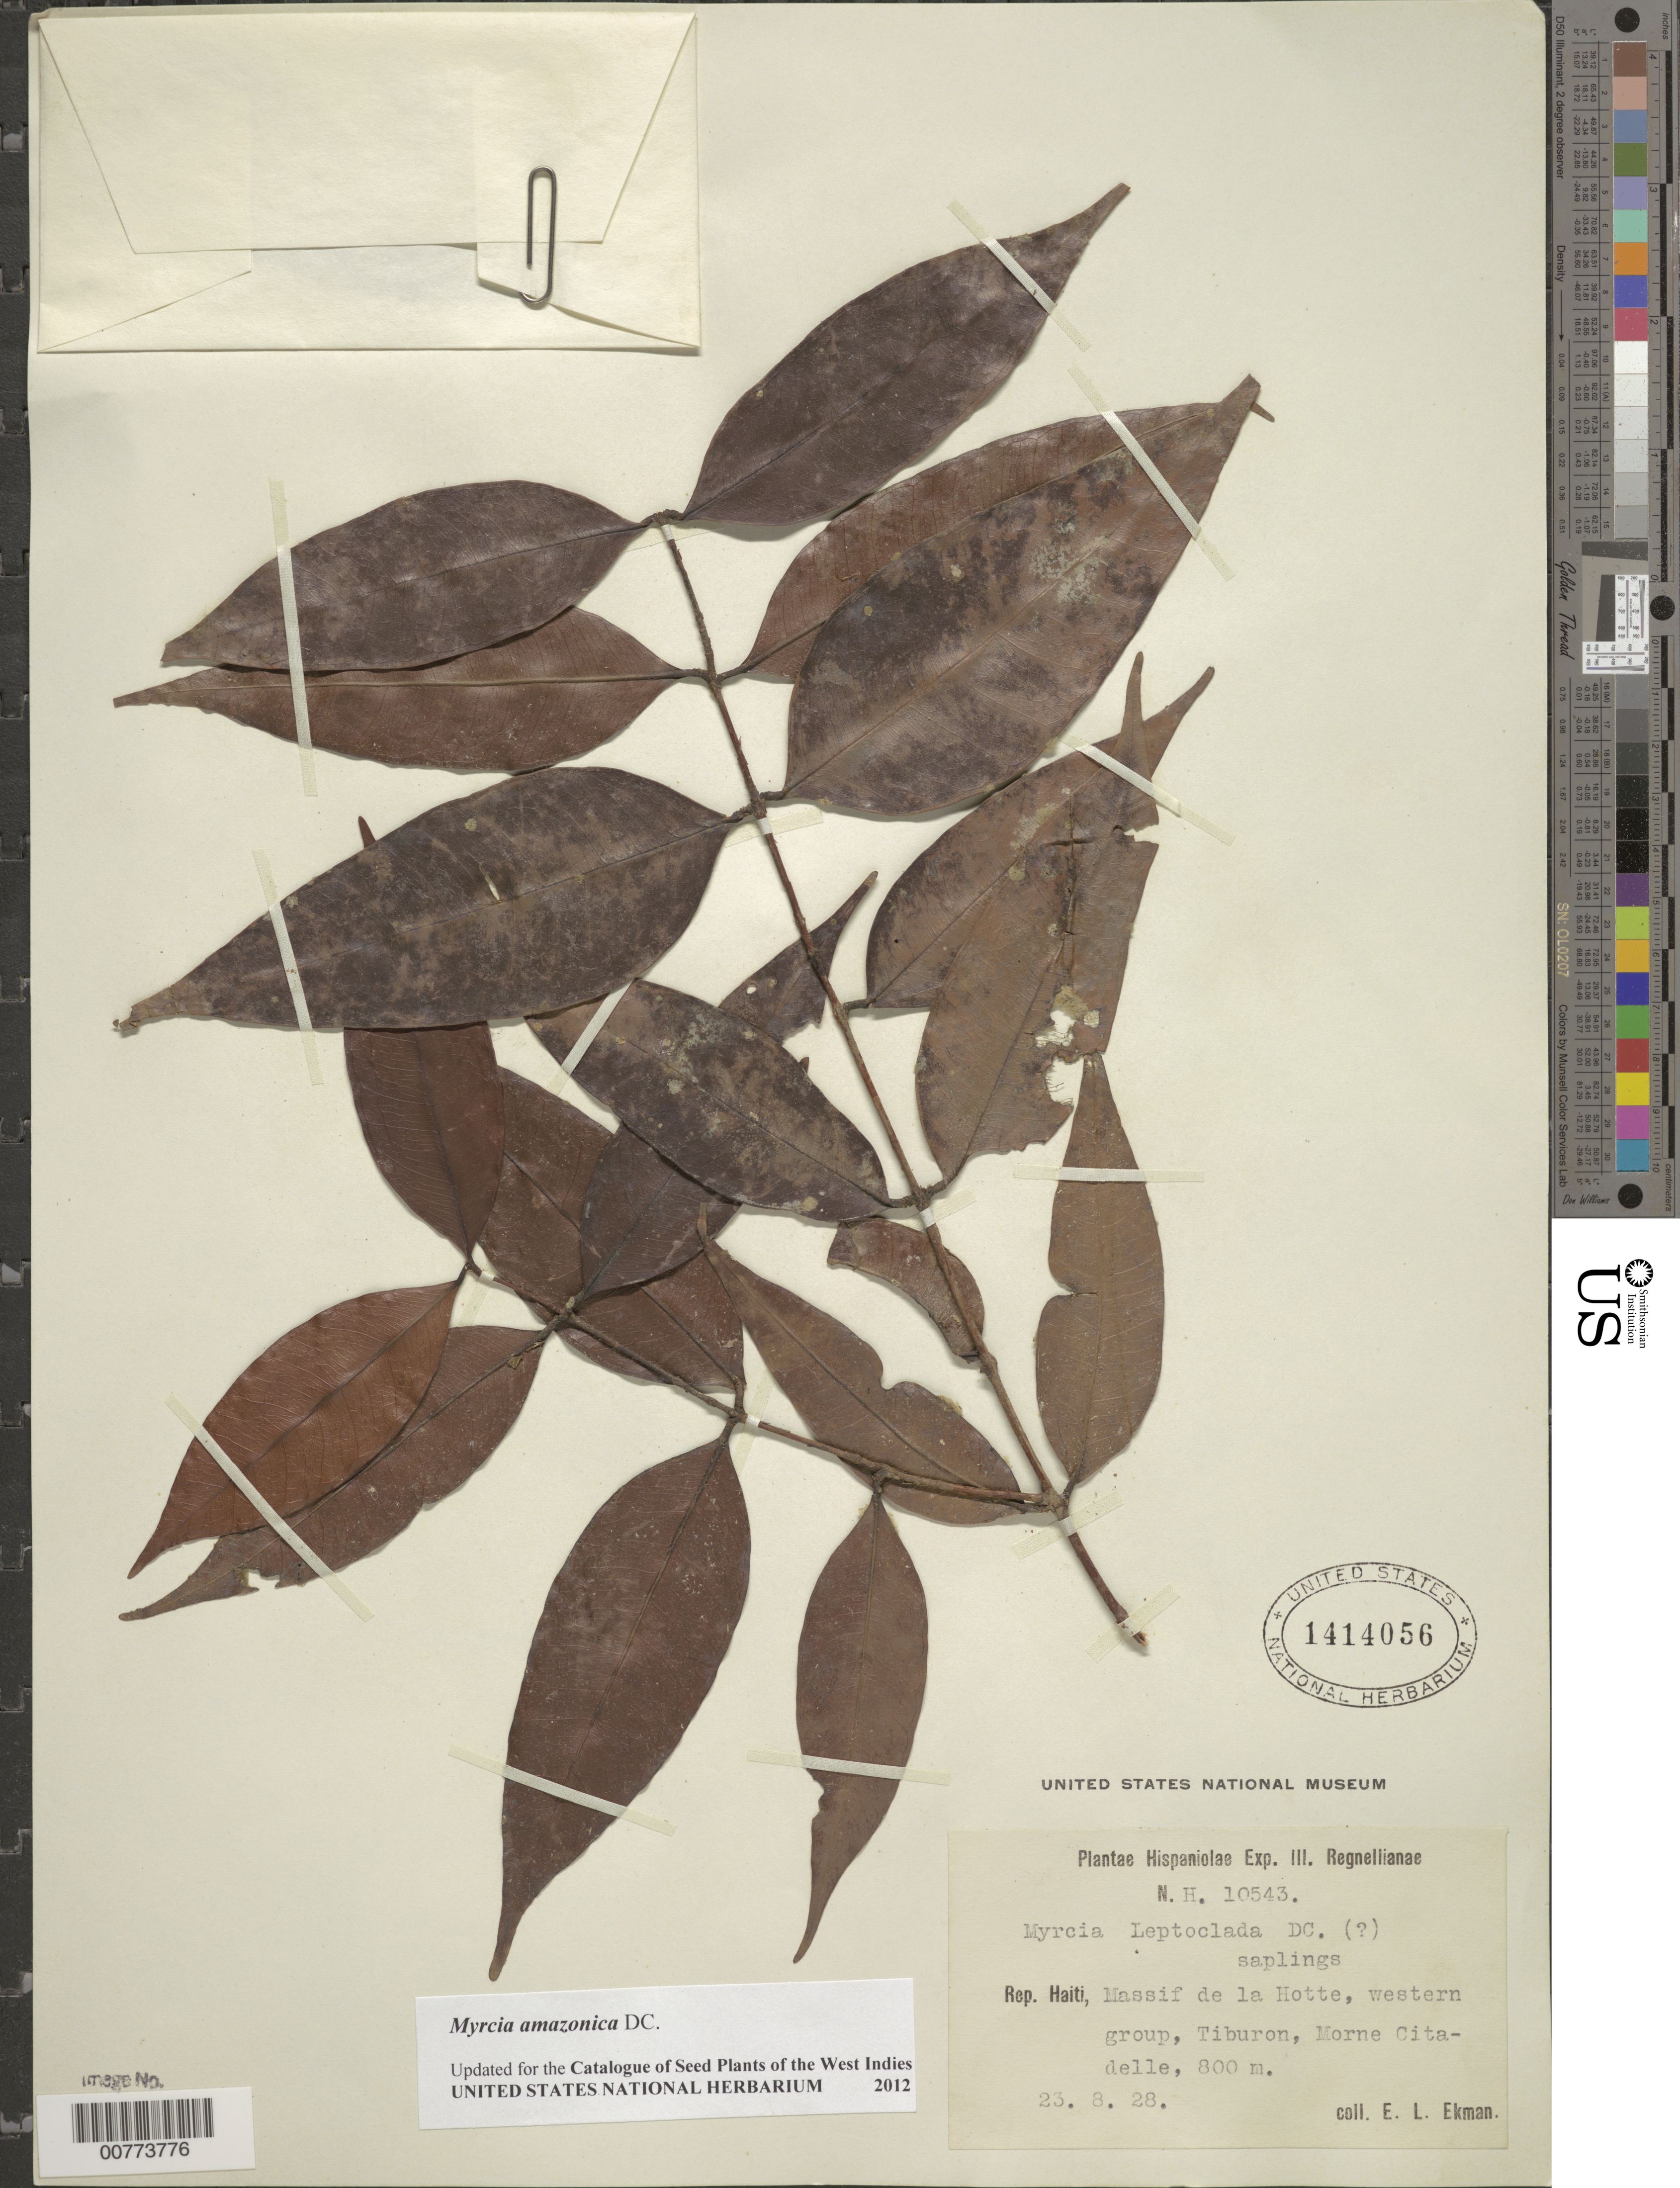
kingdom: Plantae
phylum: Tracheophyta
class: Magnoliopsida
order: Myrtales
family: Myrtaceae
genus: Myrcia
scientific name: Myrcia amazonica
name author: DC.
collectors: E. L. Ekman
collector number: H 10543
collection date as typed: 23 Aug 1928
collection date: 1928-08-23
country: Haiti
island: Hispaniola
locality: Massif de la Hotte, western group, Tiburon, Morne Citadelle.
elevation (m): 800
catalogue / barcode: US 1414056